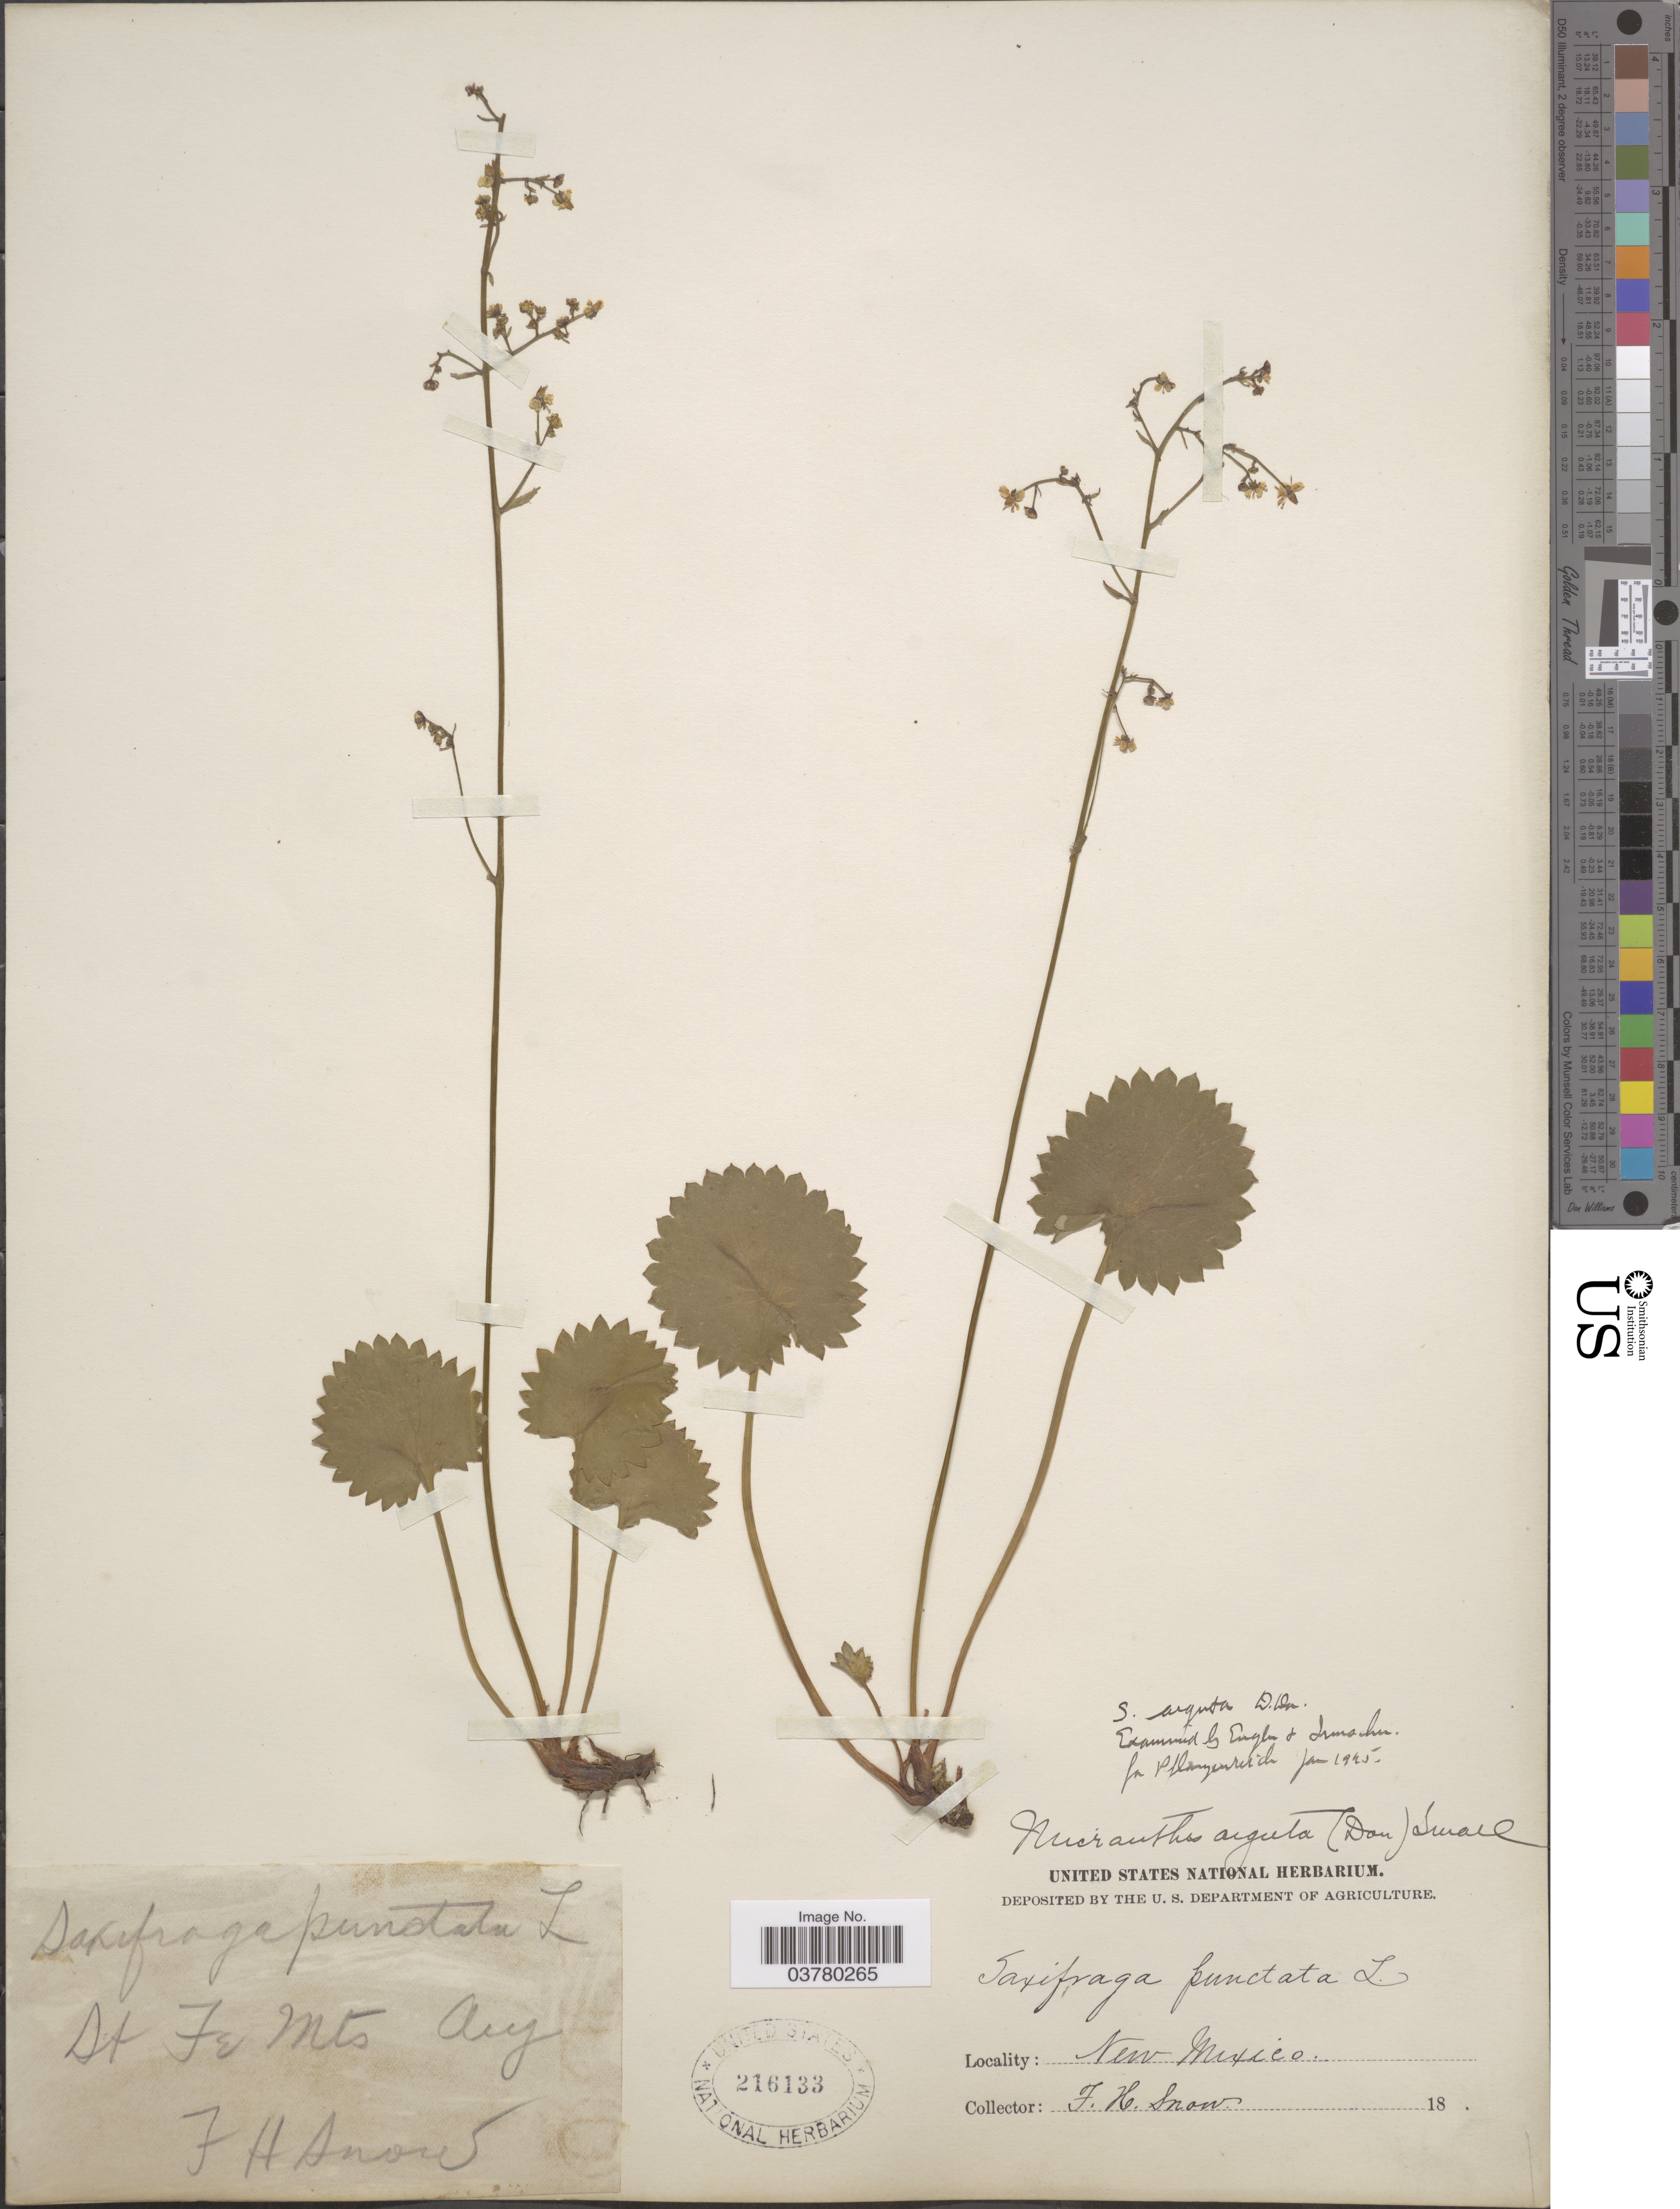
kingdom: Plantae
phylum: Tracheophyta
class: Magnoliopsida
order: Saxifragales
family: Saxifragaceae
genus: Micranthes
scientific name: Micranthes odontoloma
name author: (Piper) A. Heller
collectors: F. H. Snow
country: United States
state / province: New Mexico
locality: St Fe Mts.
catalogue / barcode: US 216133